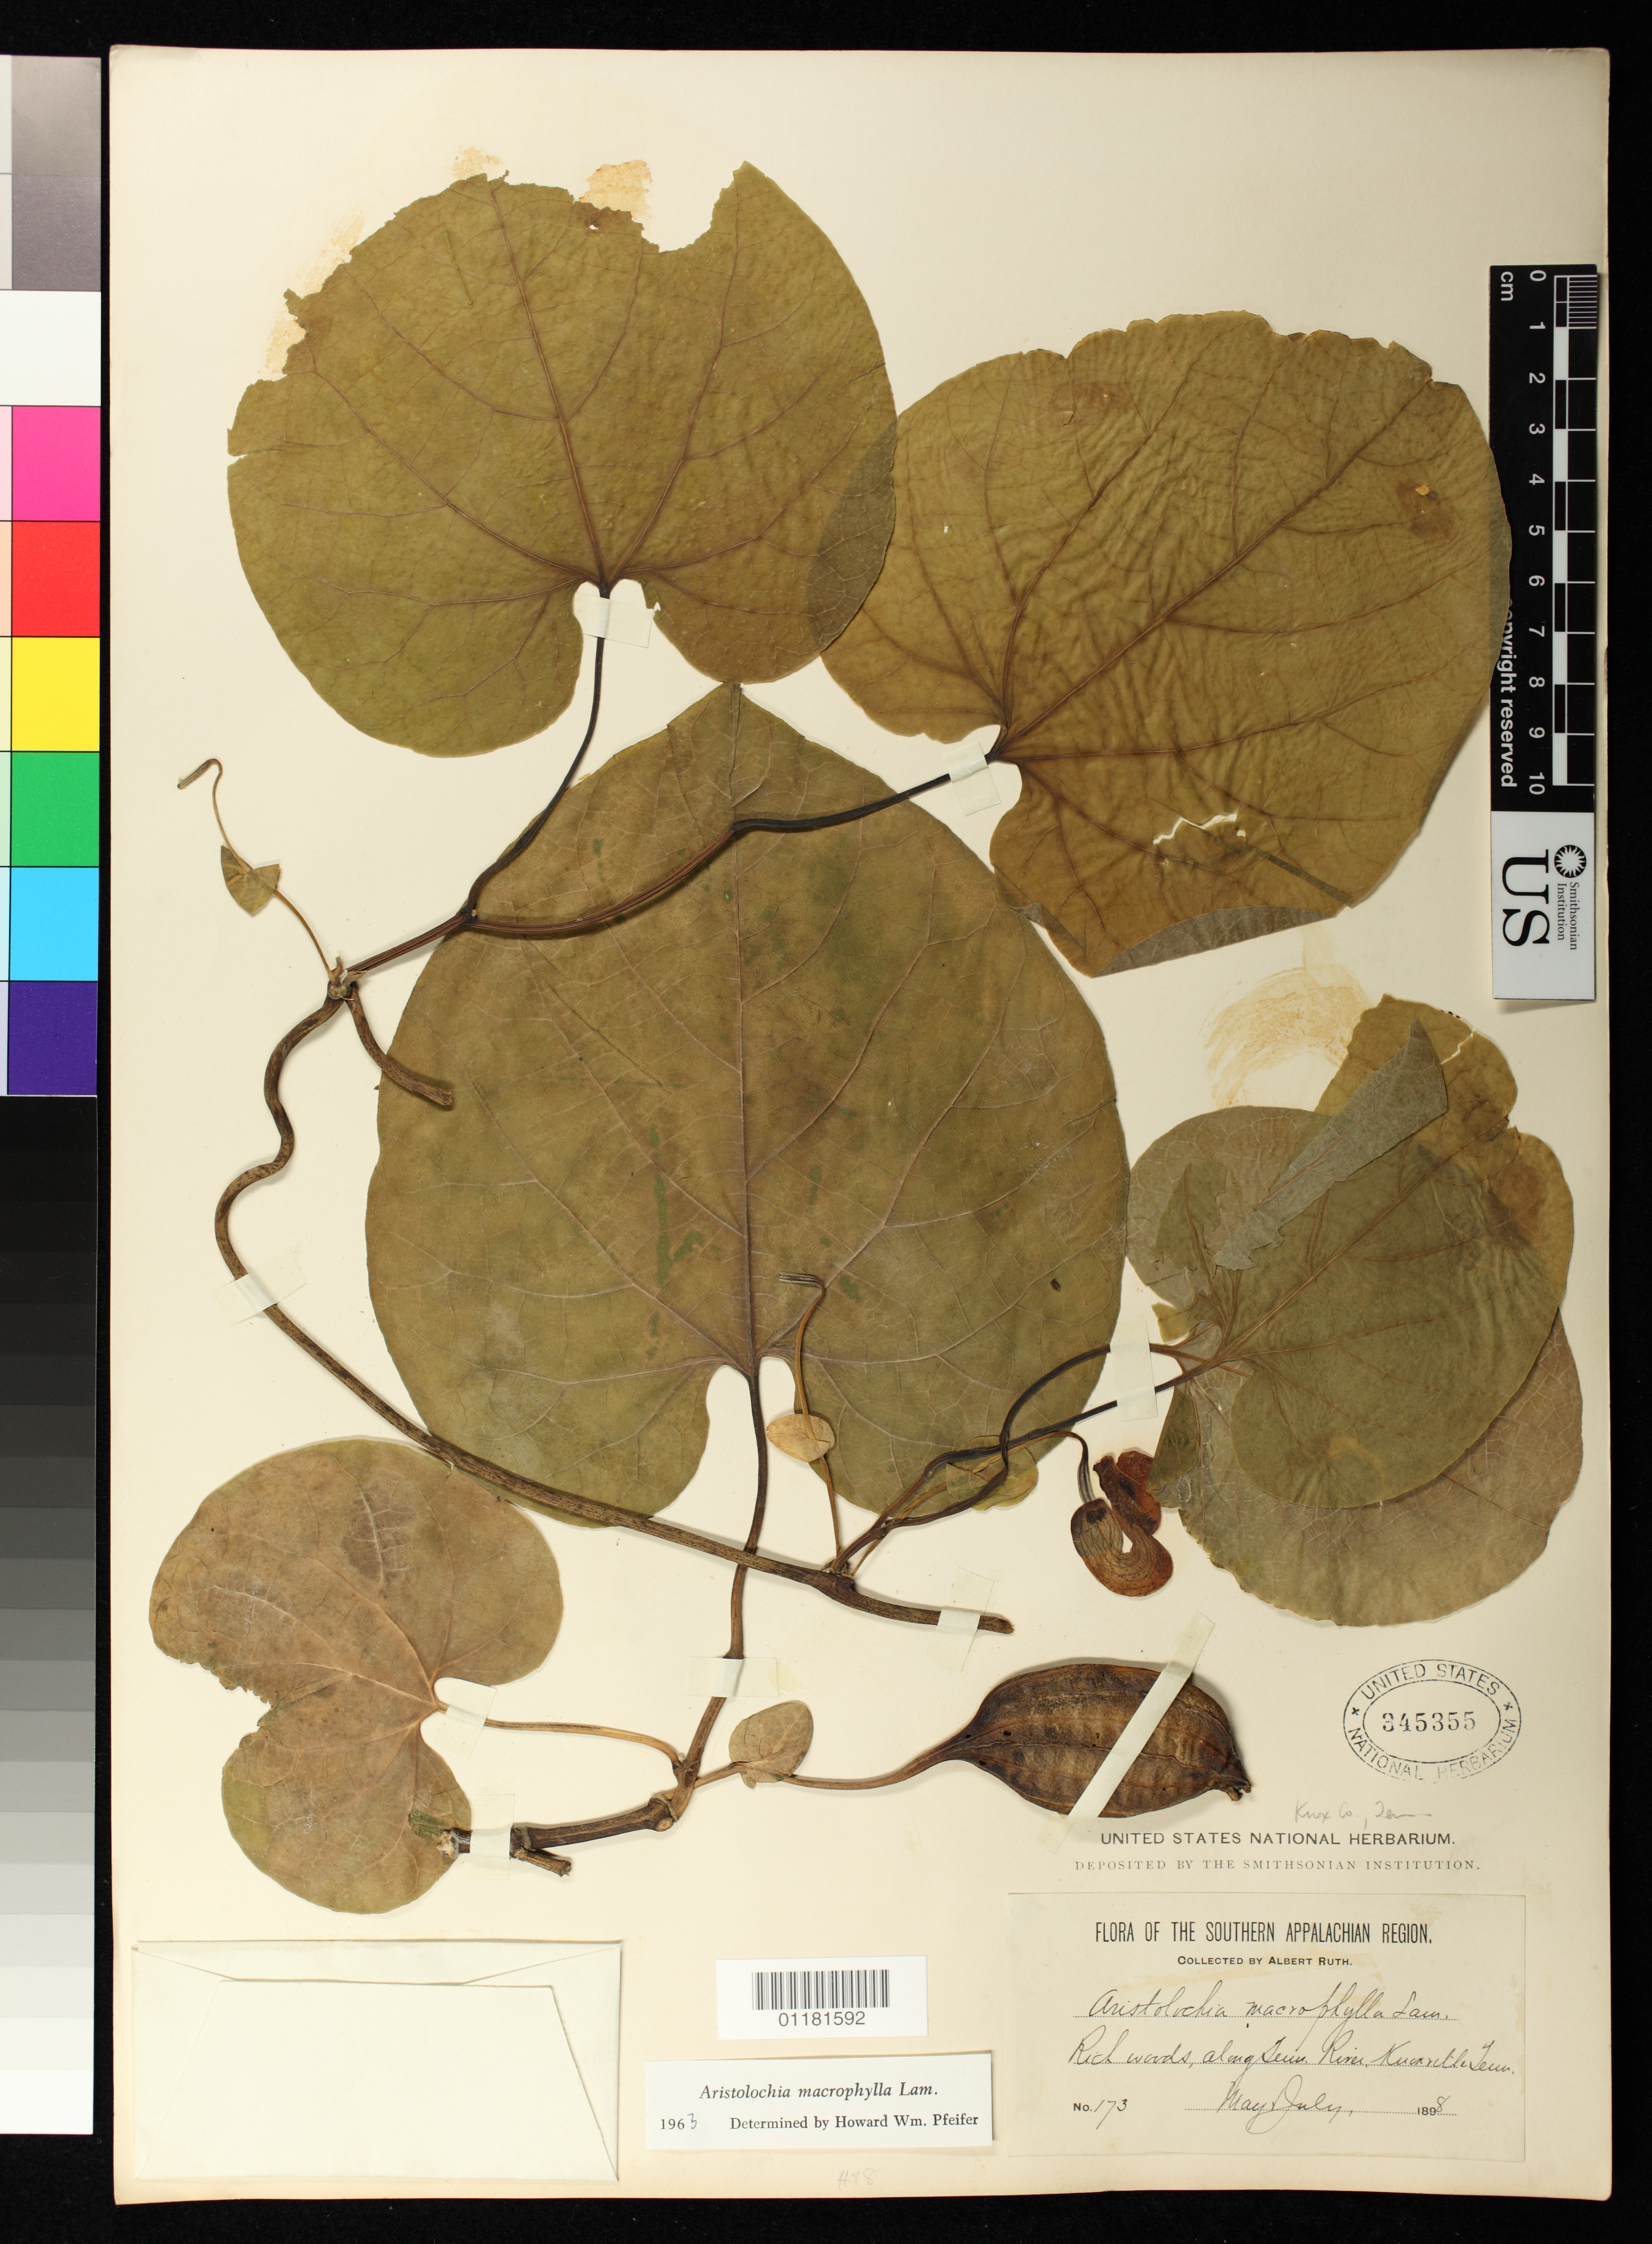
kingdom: Plantae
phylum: Tracheophyta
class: Magnoliopsida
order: Piperales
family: Aristolochiaceae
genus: Aristolochia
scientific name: Aristolochia macrophylla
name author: Lam.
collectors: A. Ruth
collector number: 173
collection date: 1895-05/1895-07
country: United States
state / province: Tennessee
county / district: Knox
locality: Rich woods along the Tennessee River, Knoxville, Knox County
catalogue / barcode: US 345355